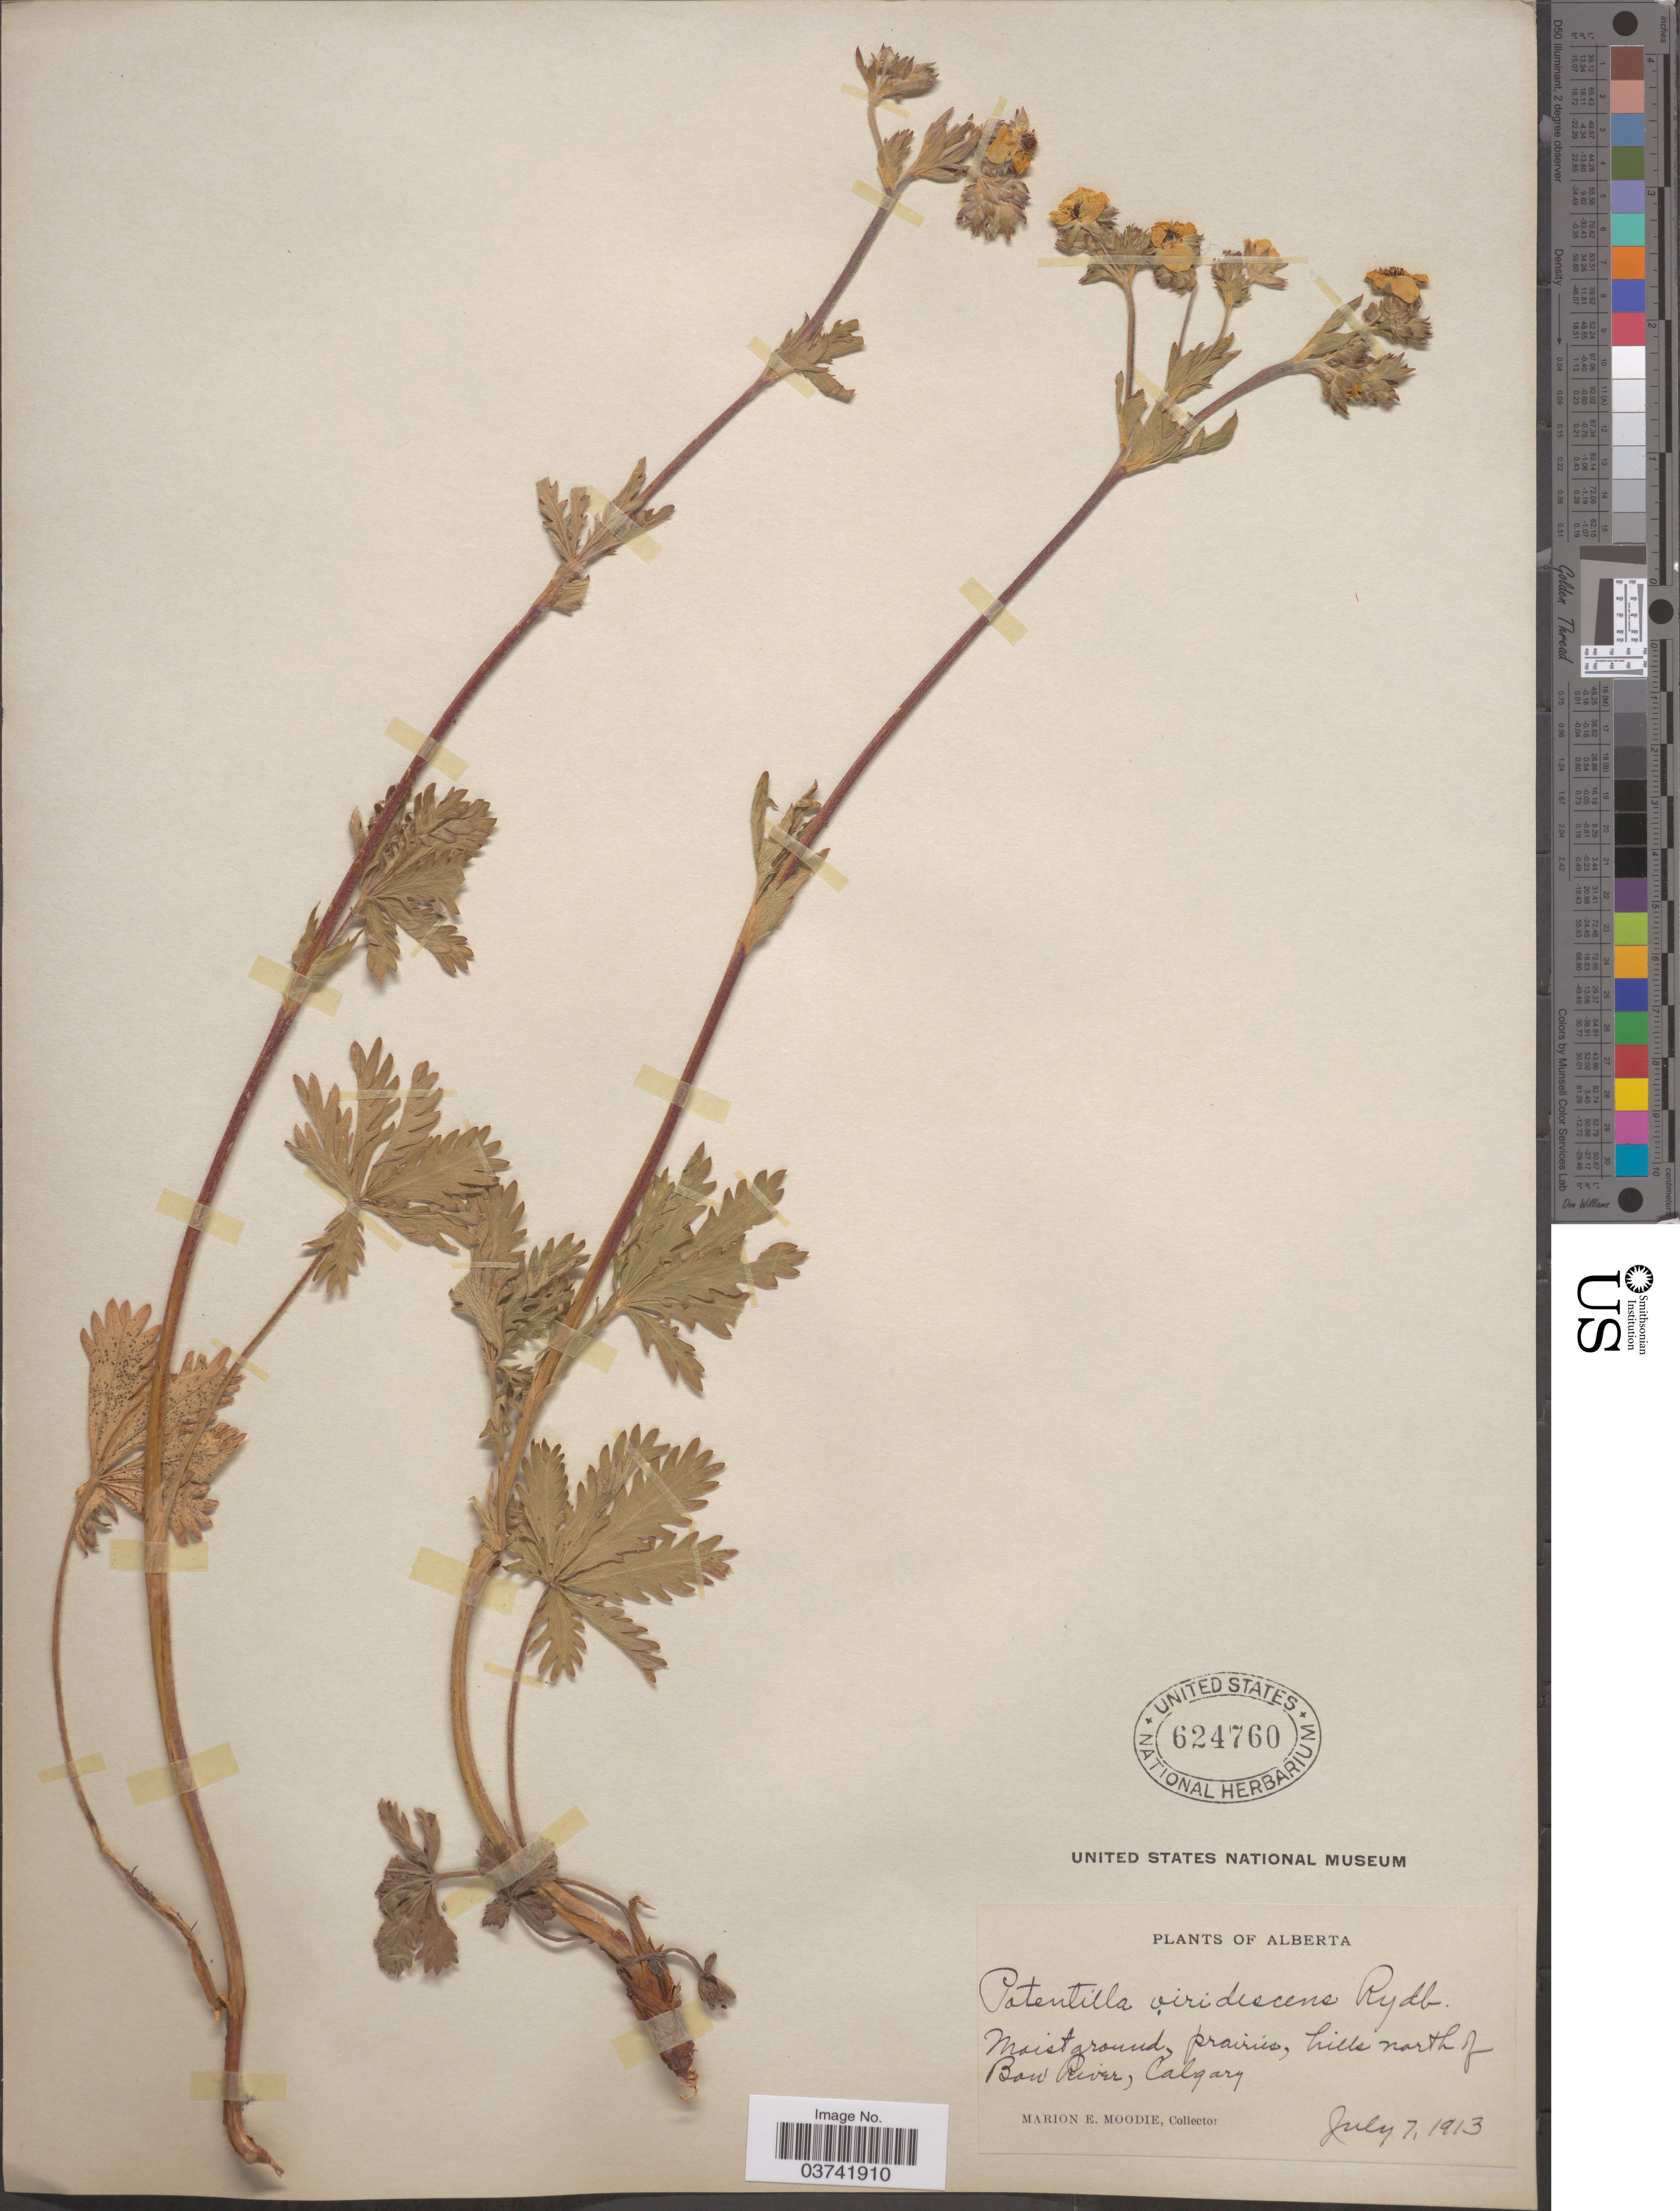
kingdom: Plantae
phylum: Tracheophyta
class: Magnoliopsida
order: Rosales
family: Rosaceae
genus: Potentilla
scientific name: Potentilla viridescens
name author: Rydb.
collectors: M. E. Moodie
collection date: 1913-07-07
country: Canada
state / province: Alberta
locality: Hills north of Bow River, Calgary.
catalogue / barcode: US 624760